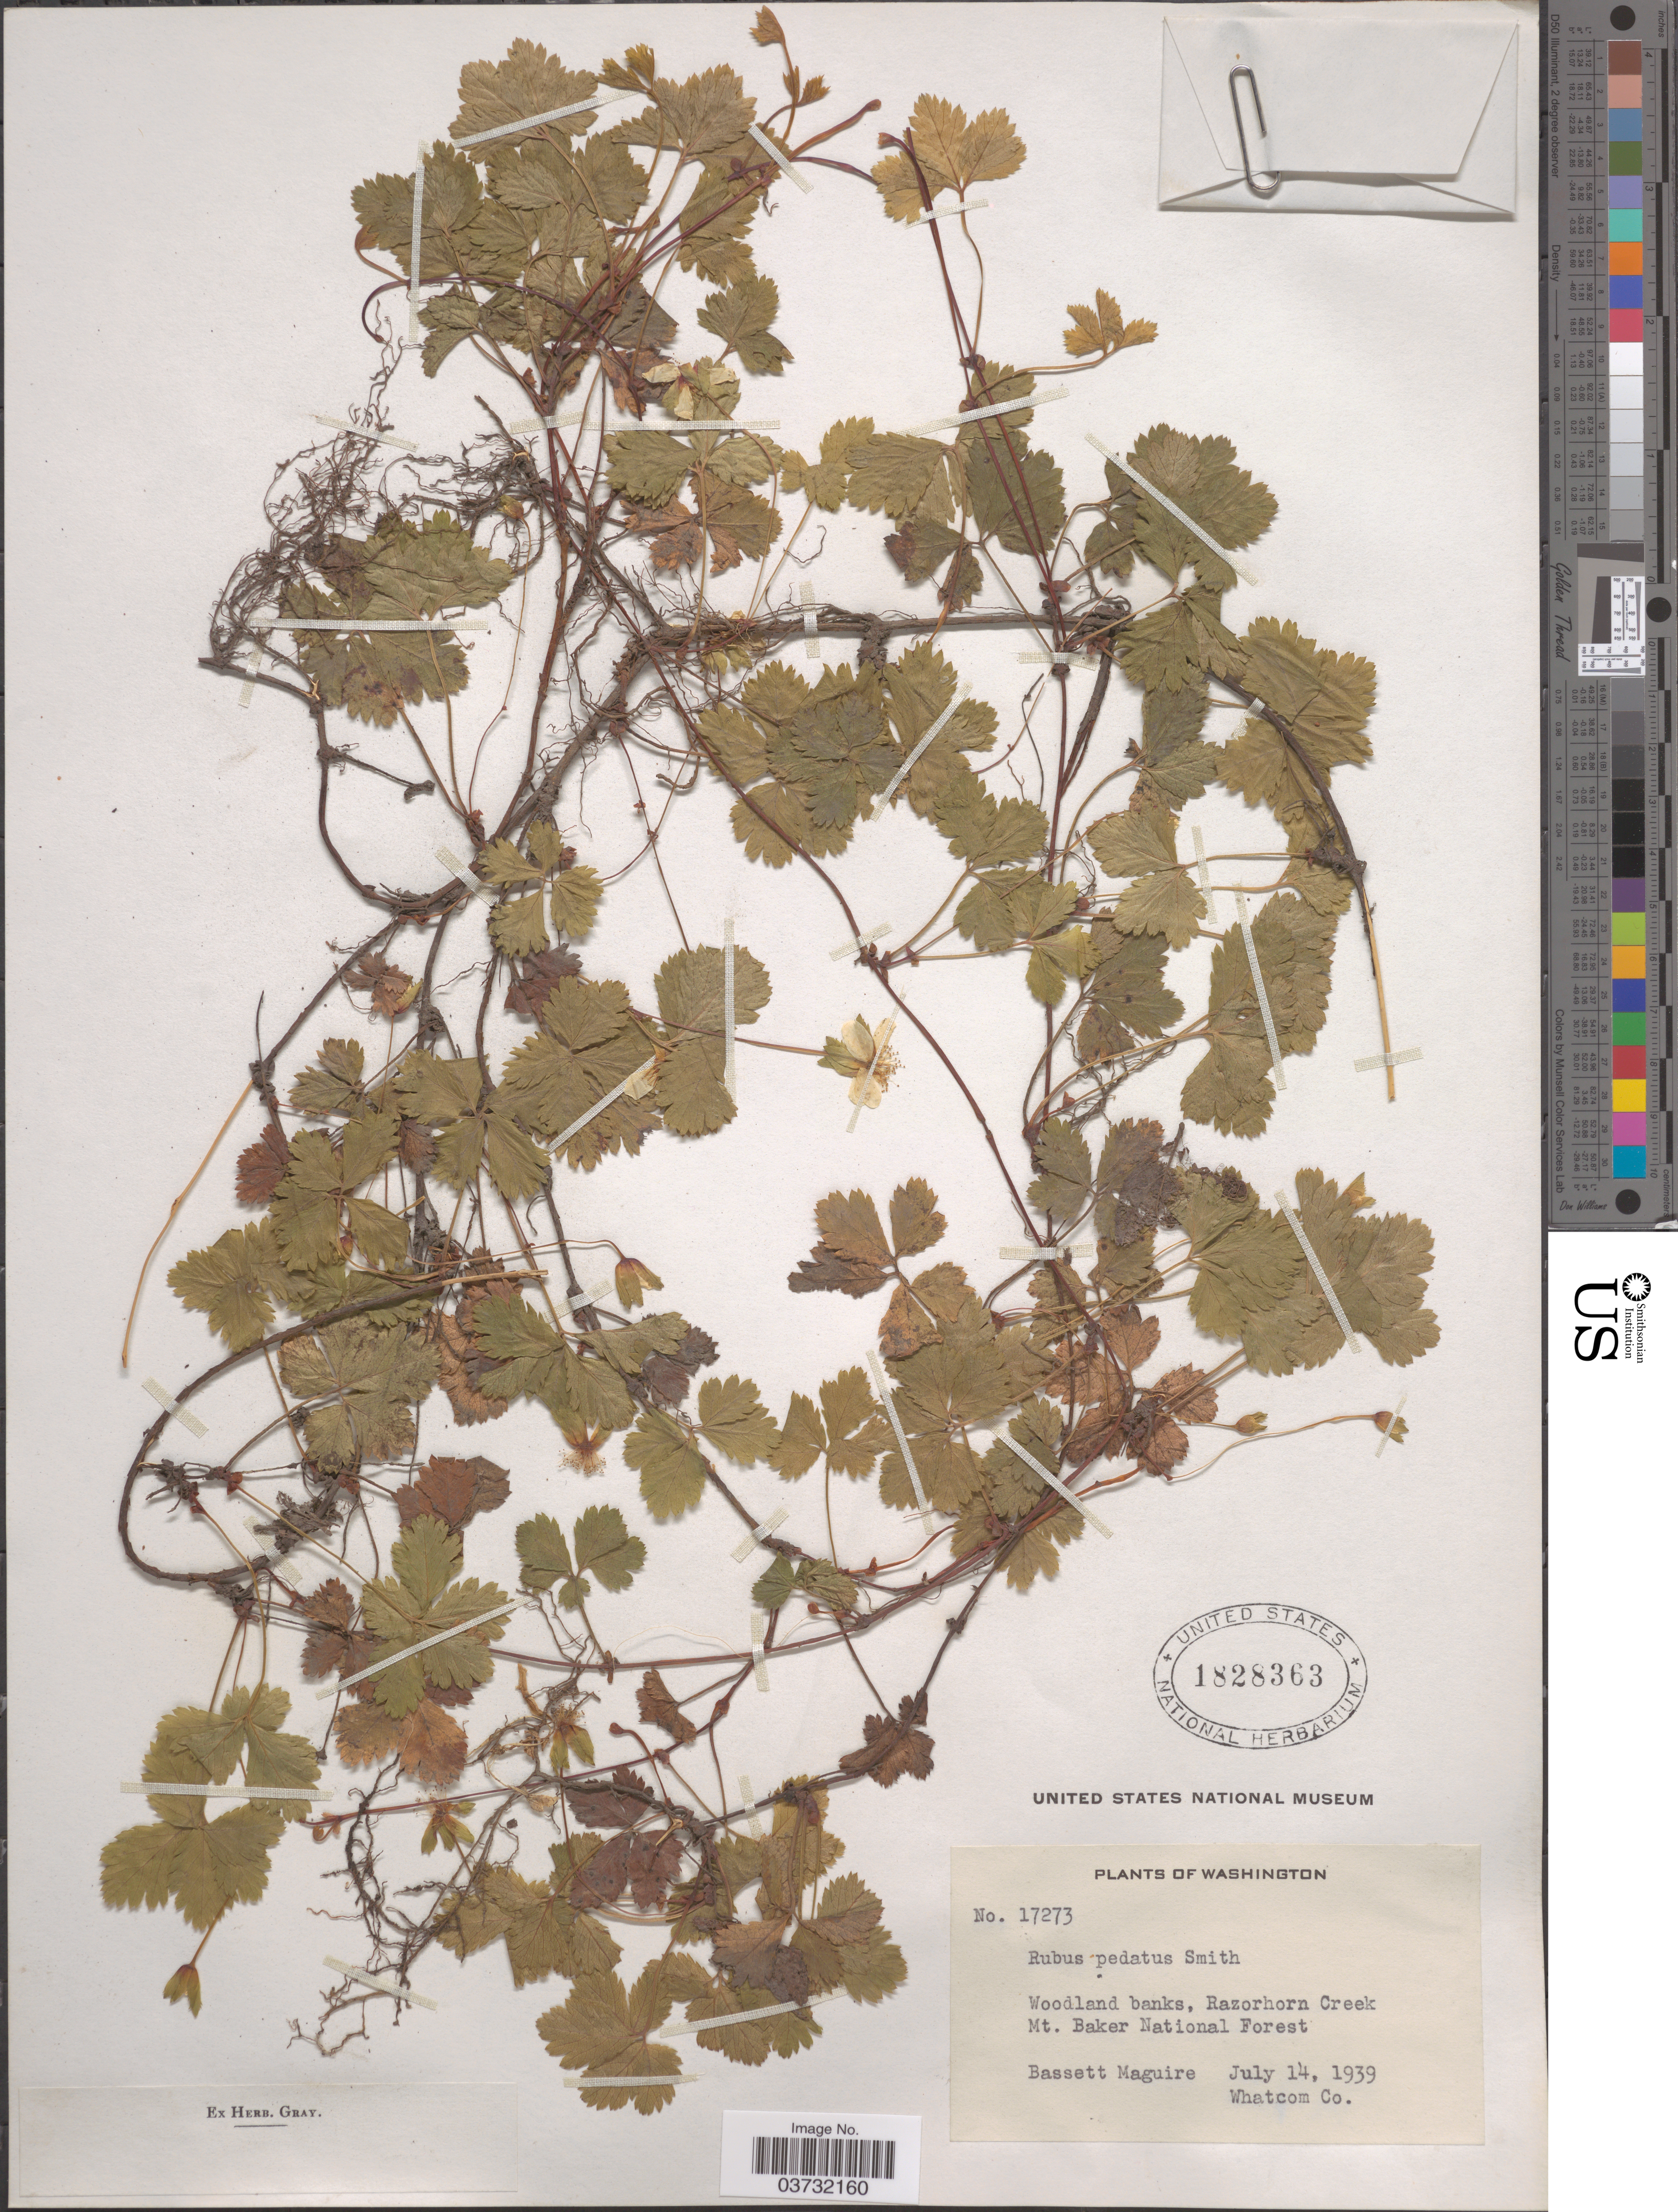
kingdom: Plantae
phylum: Tracheophyta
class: Magnoliopsida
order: Rosales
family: Rosaceae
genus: Rubus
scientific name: Rubus pedatus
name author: Sm.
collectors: B. Maguire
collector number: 17273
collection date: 1939-07-14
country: United States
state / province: Washington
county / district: Whatcom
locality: Woodland banks, Razorhorn Creek Mt. Baker National Forest. Whatcom Co.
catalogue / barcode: US 1828363